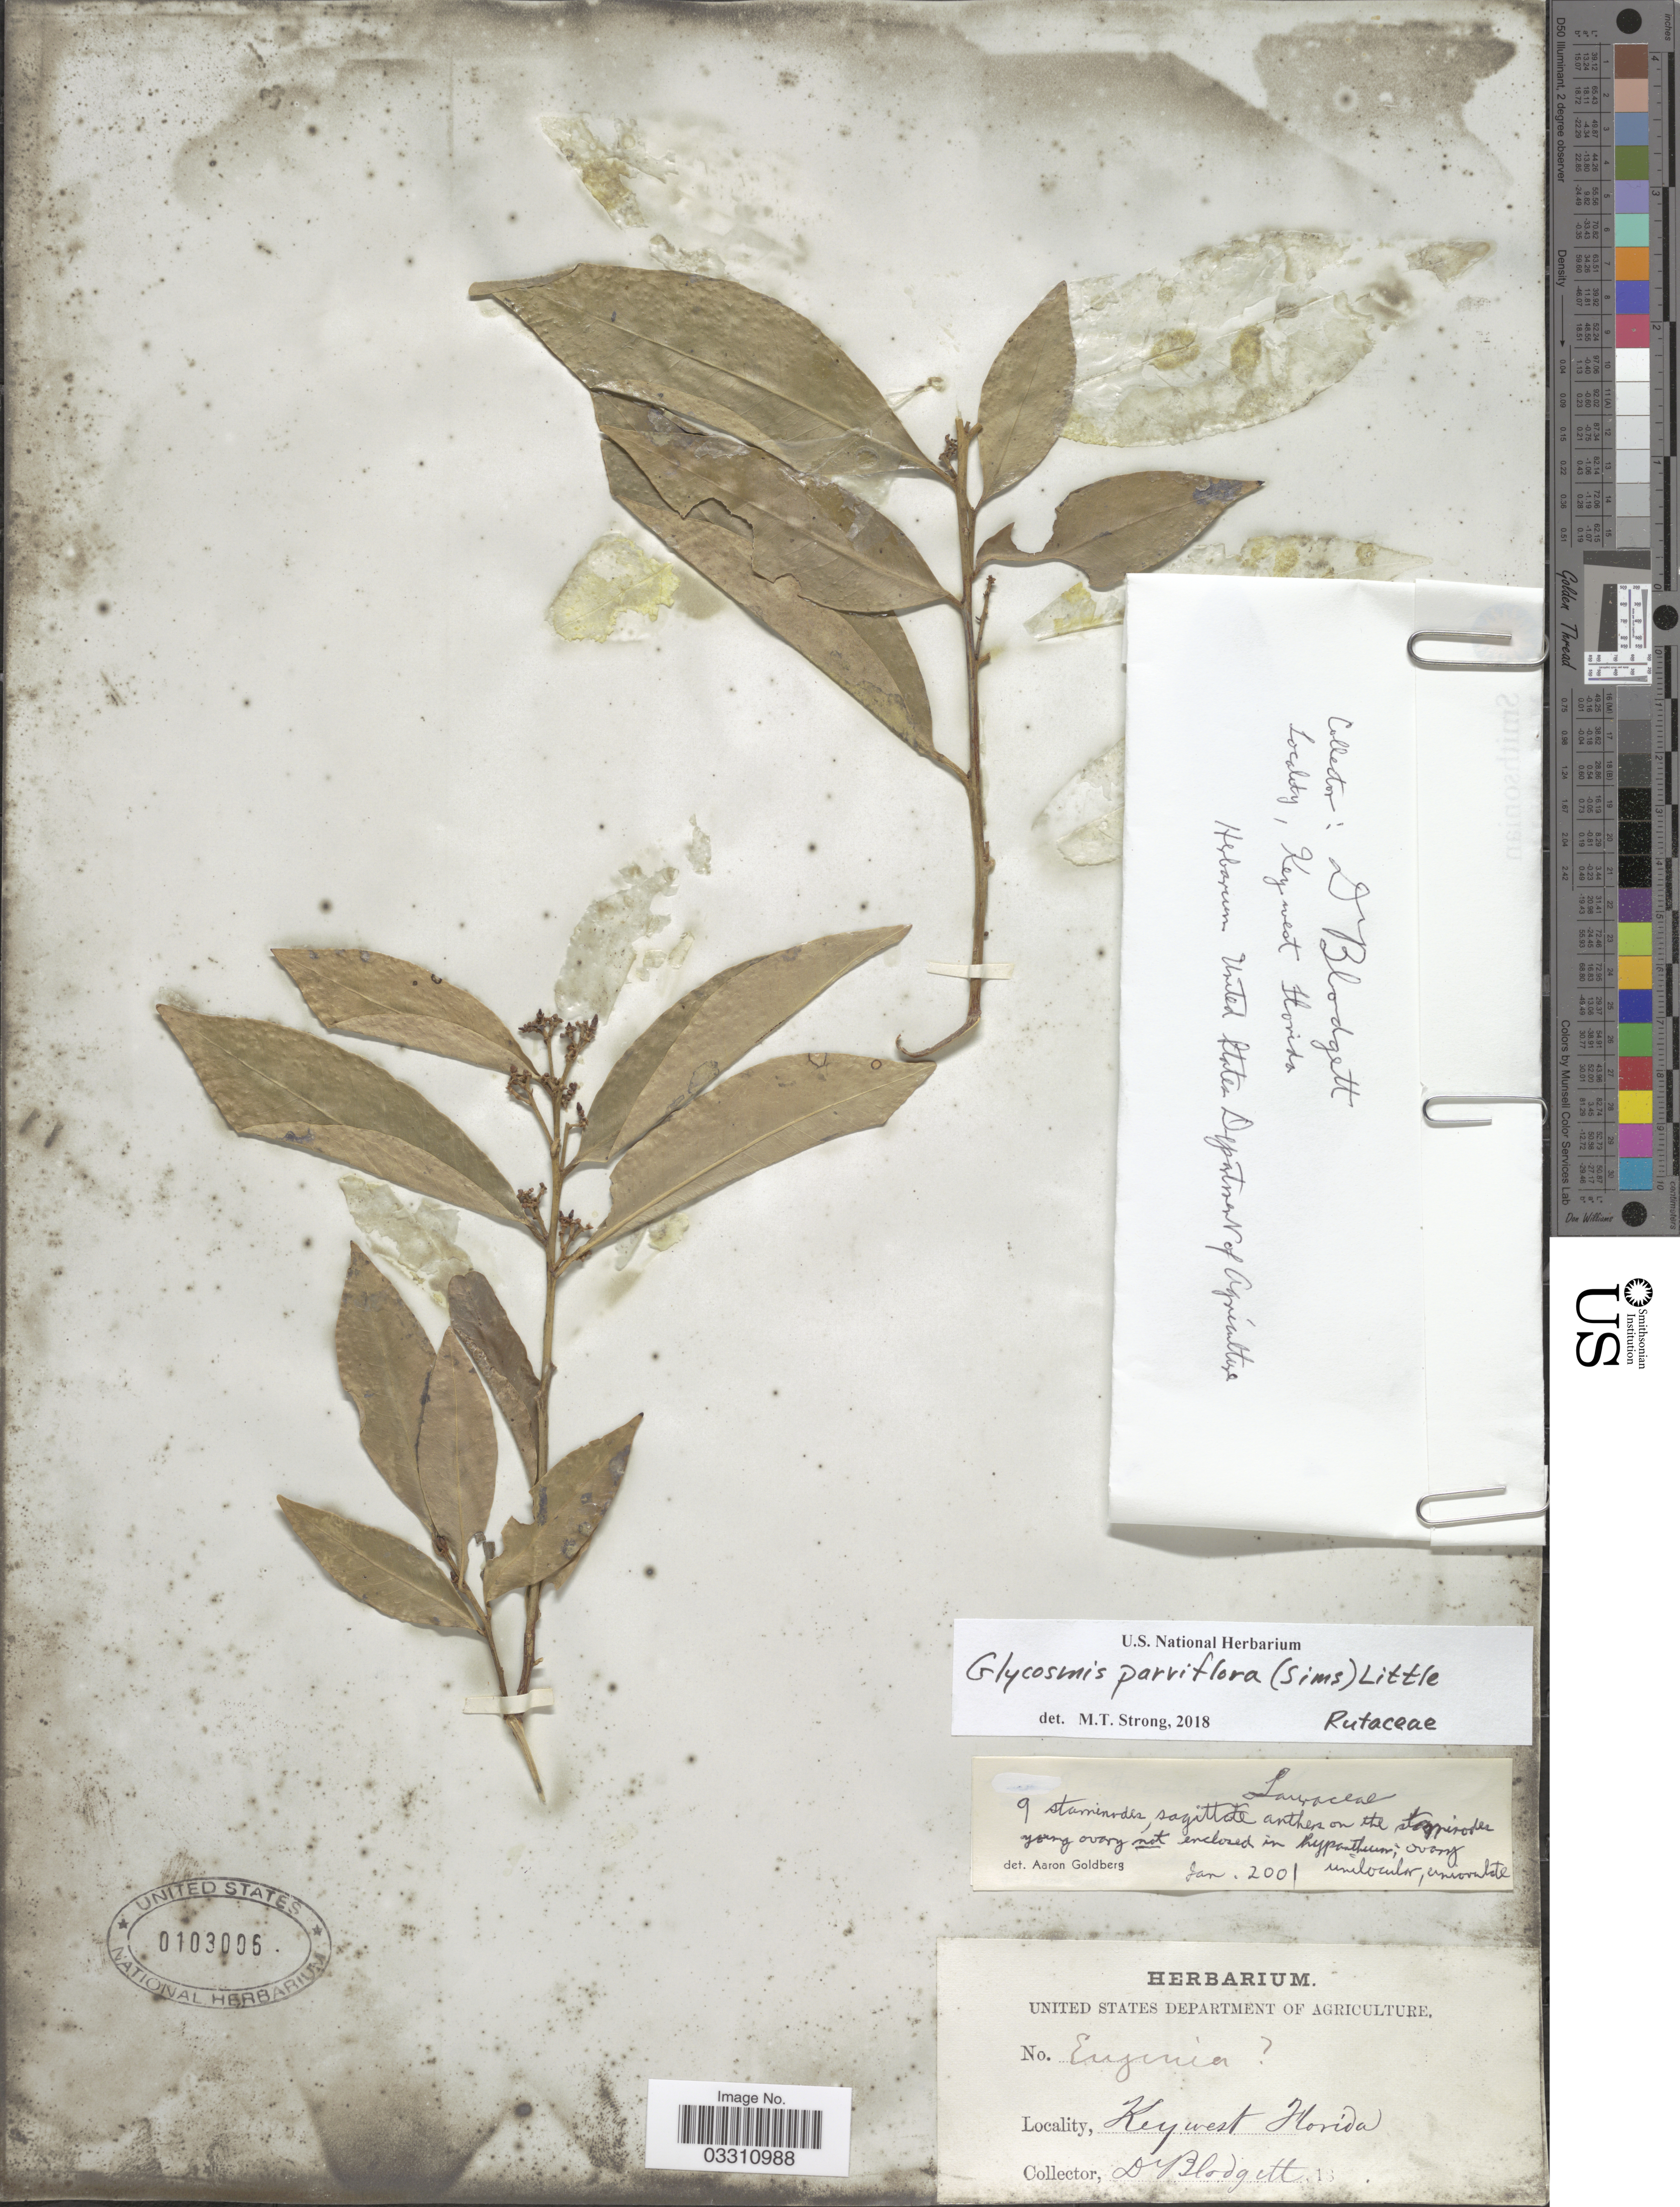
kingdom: Plantae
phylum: Tracheophyta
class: Magnoliopsida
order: Sapindales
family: Rutaceae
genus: Glycosmis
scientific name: Glycosmis parviflora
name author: (Sims) Little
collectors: -. Blodgett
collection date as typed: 18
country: United States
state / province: Florida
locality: Keywest Florida.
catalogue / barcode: US 103006